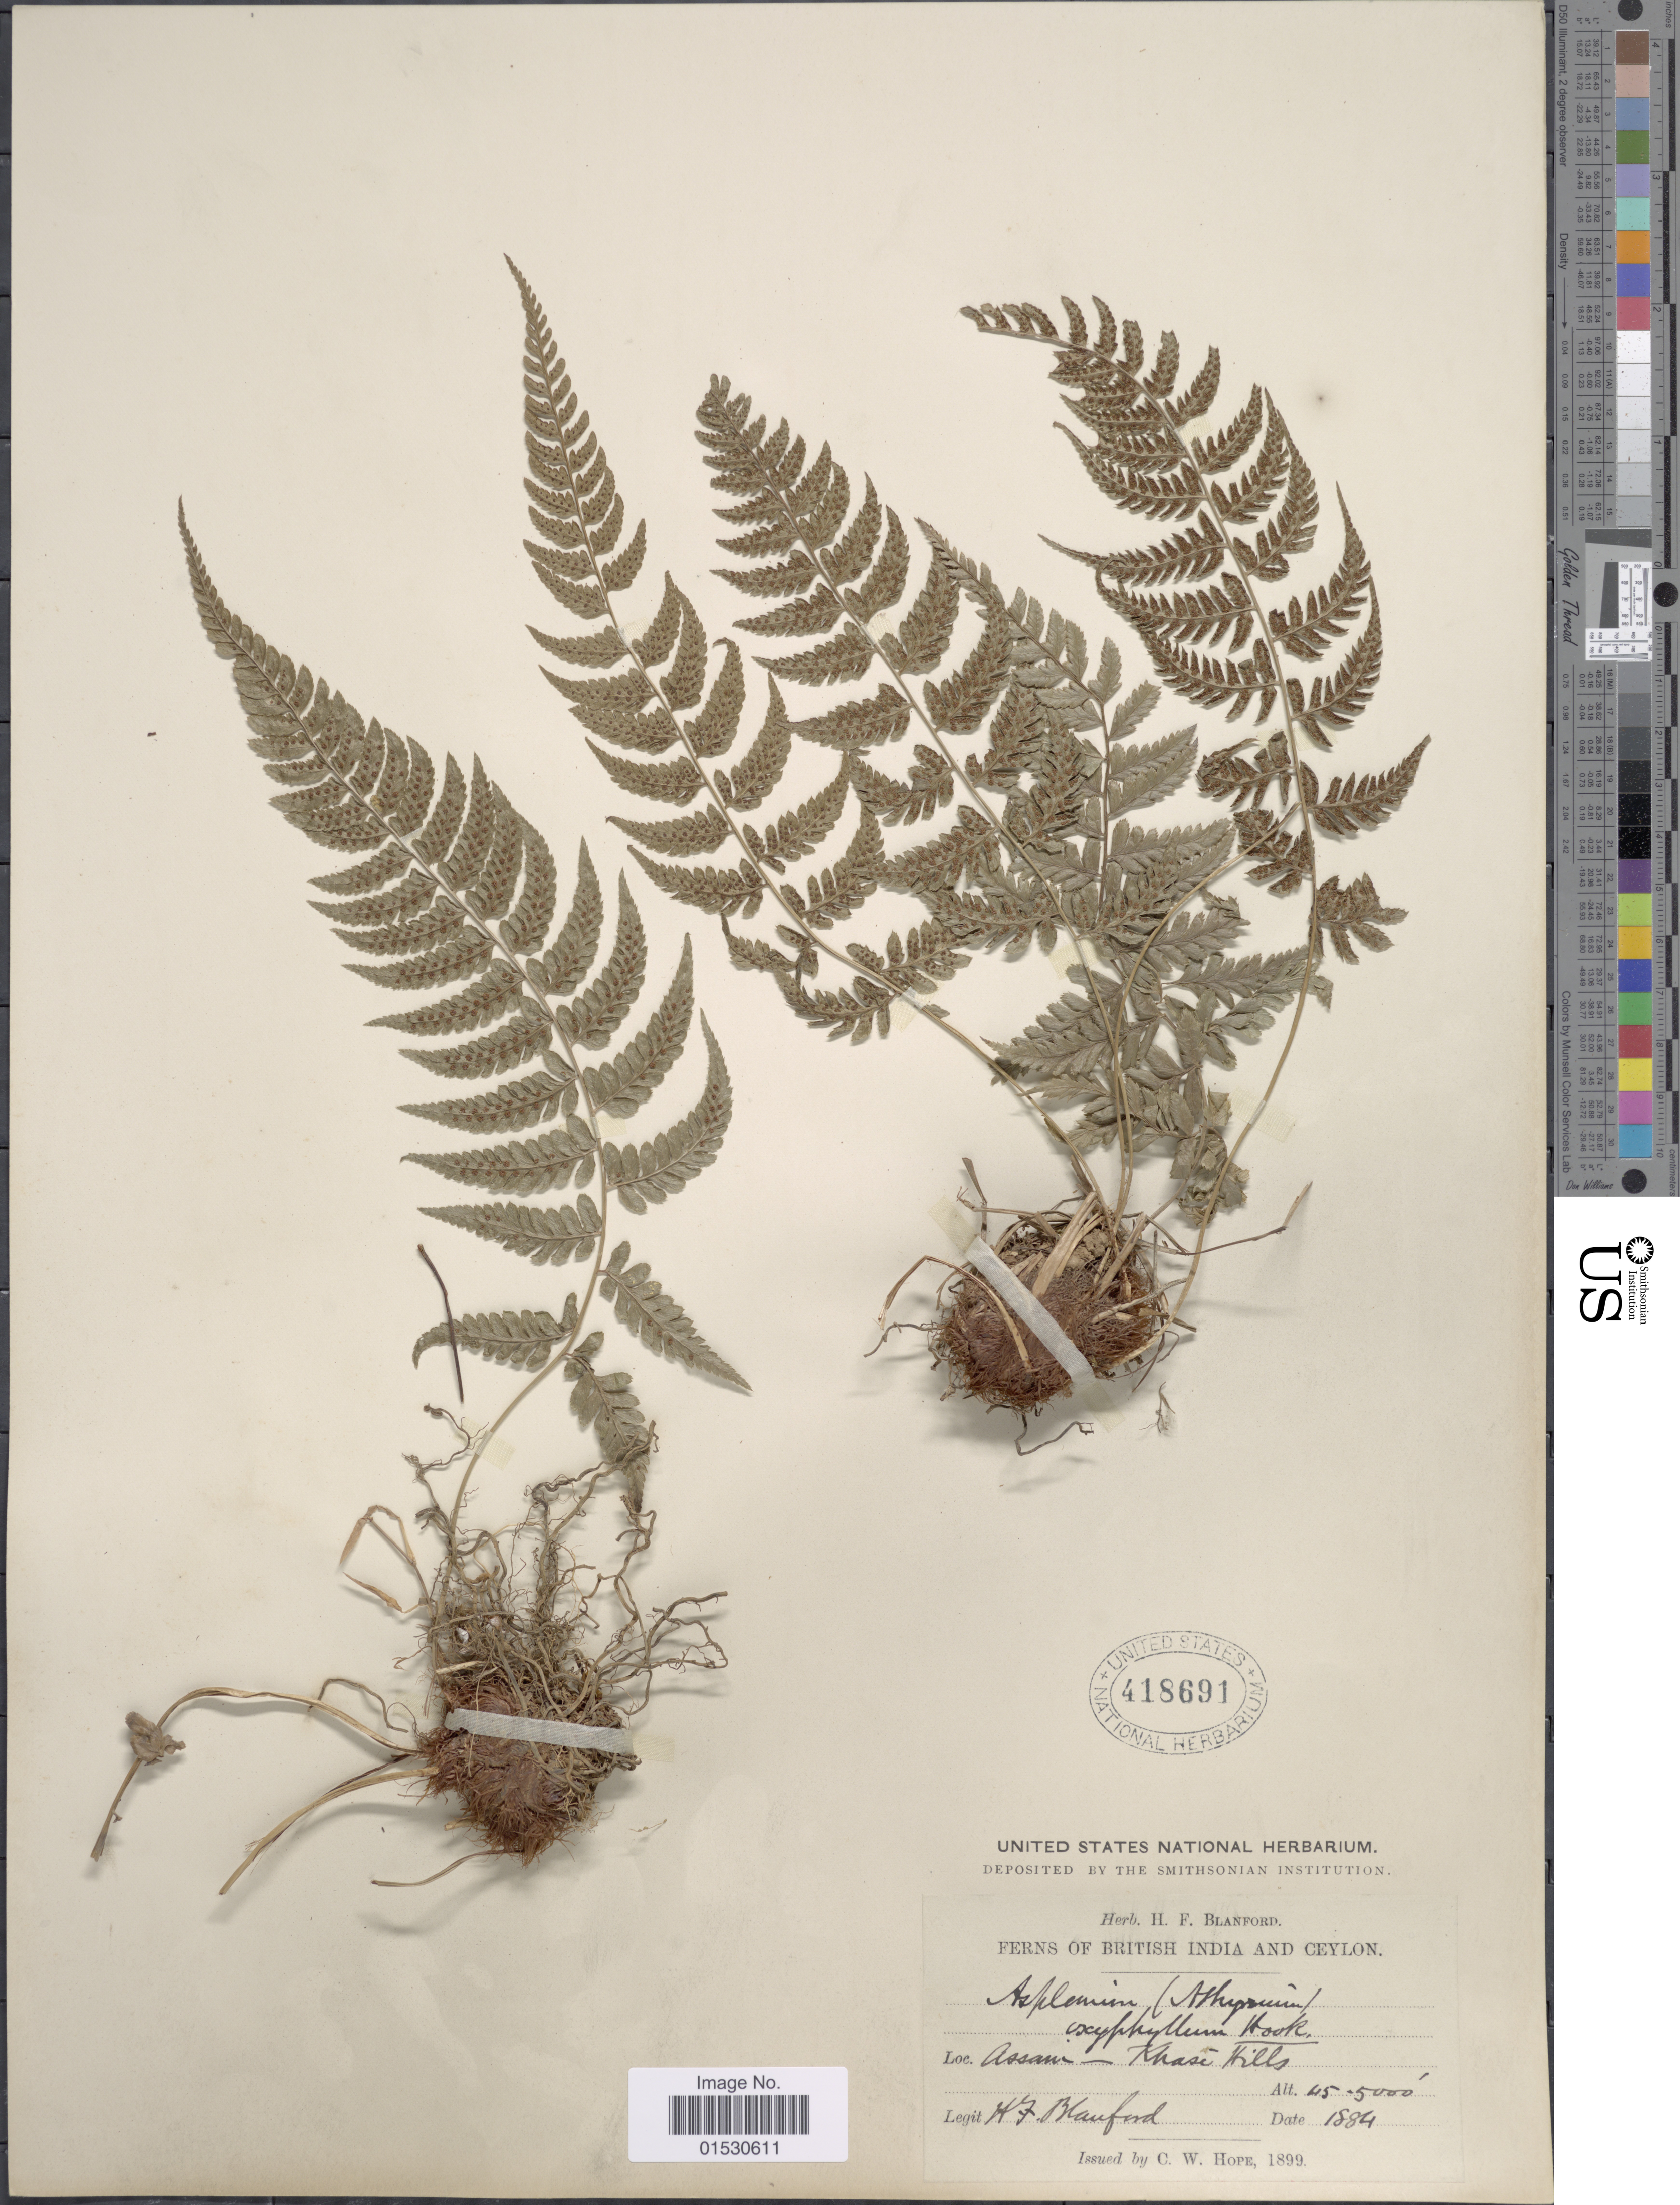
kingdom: Plantae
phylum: Tracheophyta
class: Polypodiopsida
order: Polypodiales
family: Athyriaceae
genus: Athyrium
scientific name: Athyrium drepanopterum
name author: (Kunze) A. Braun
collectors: H. Blanford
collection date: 1884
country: India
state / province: Meghalaya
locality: Khasi Hills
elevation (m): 1372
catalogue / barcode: US 418691